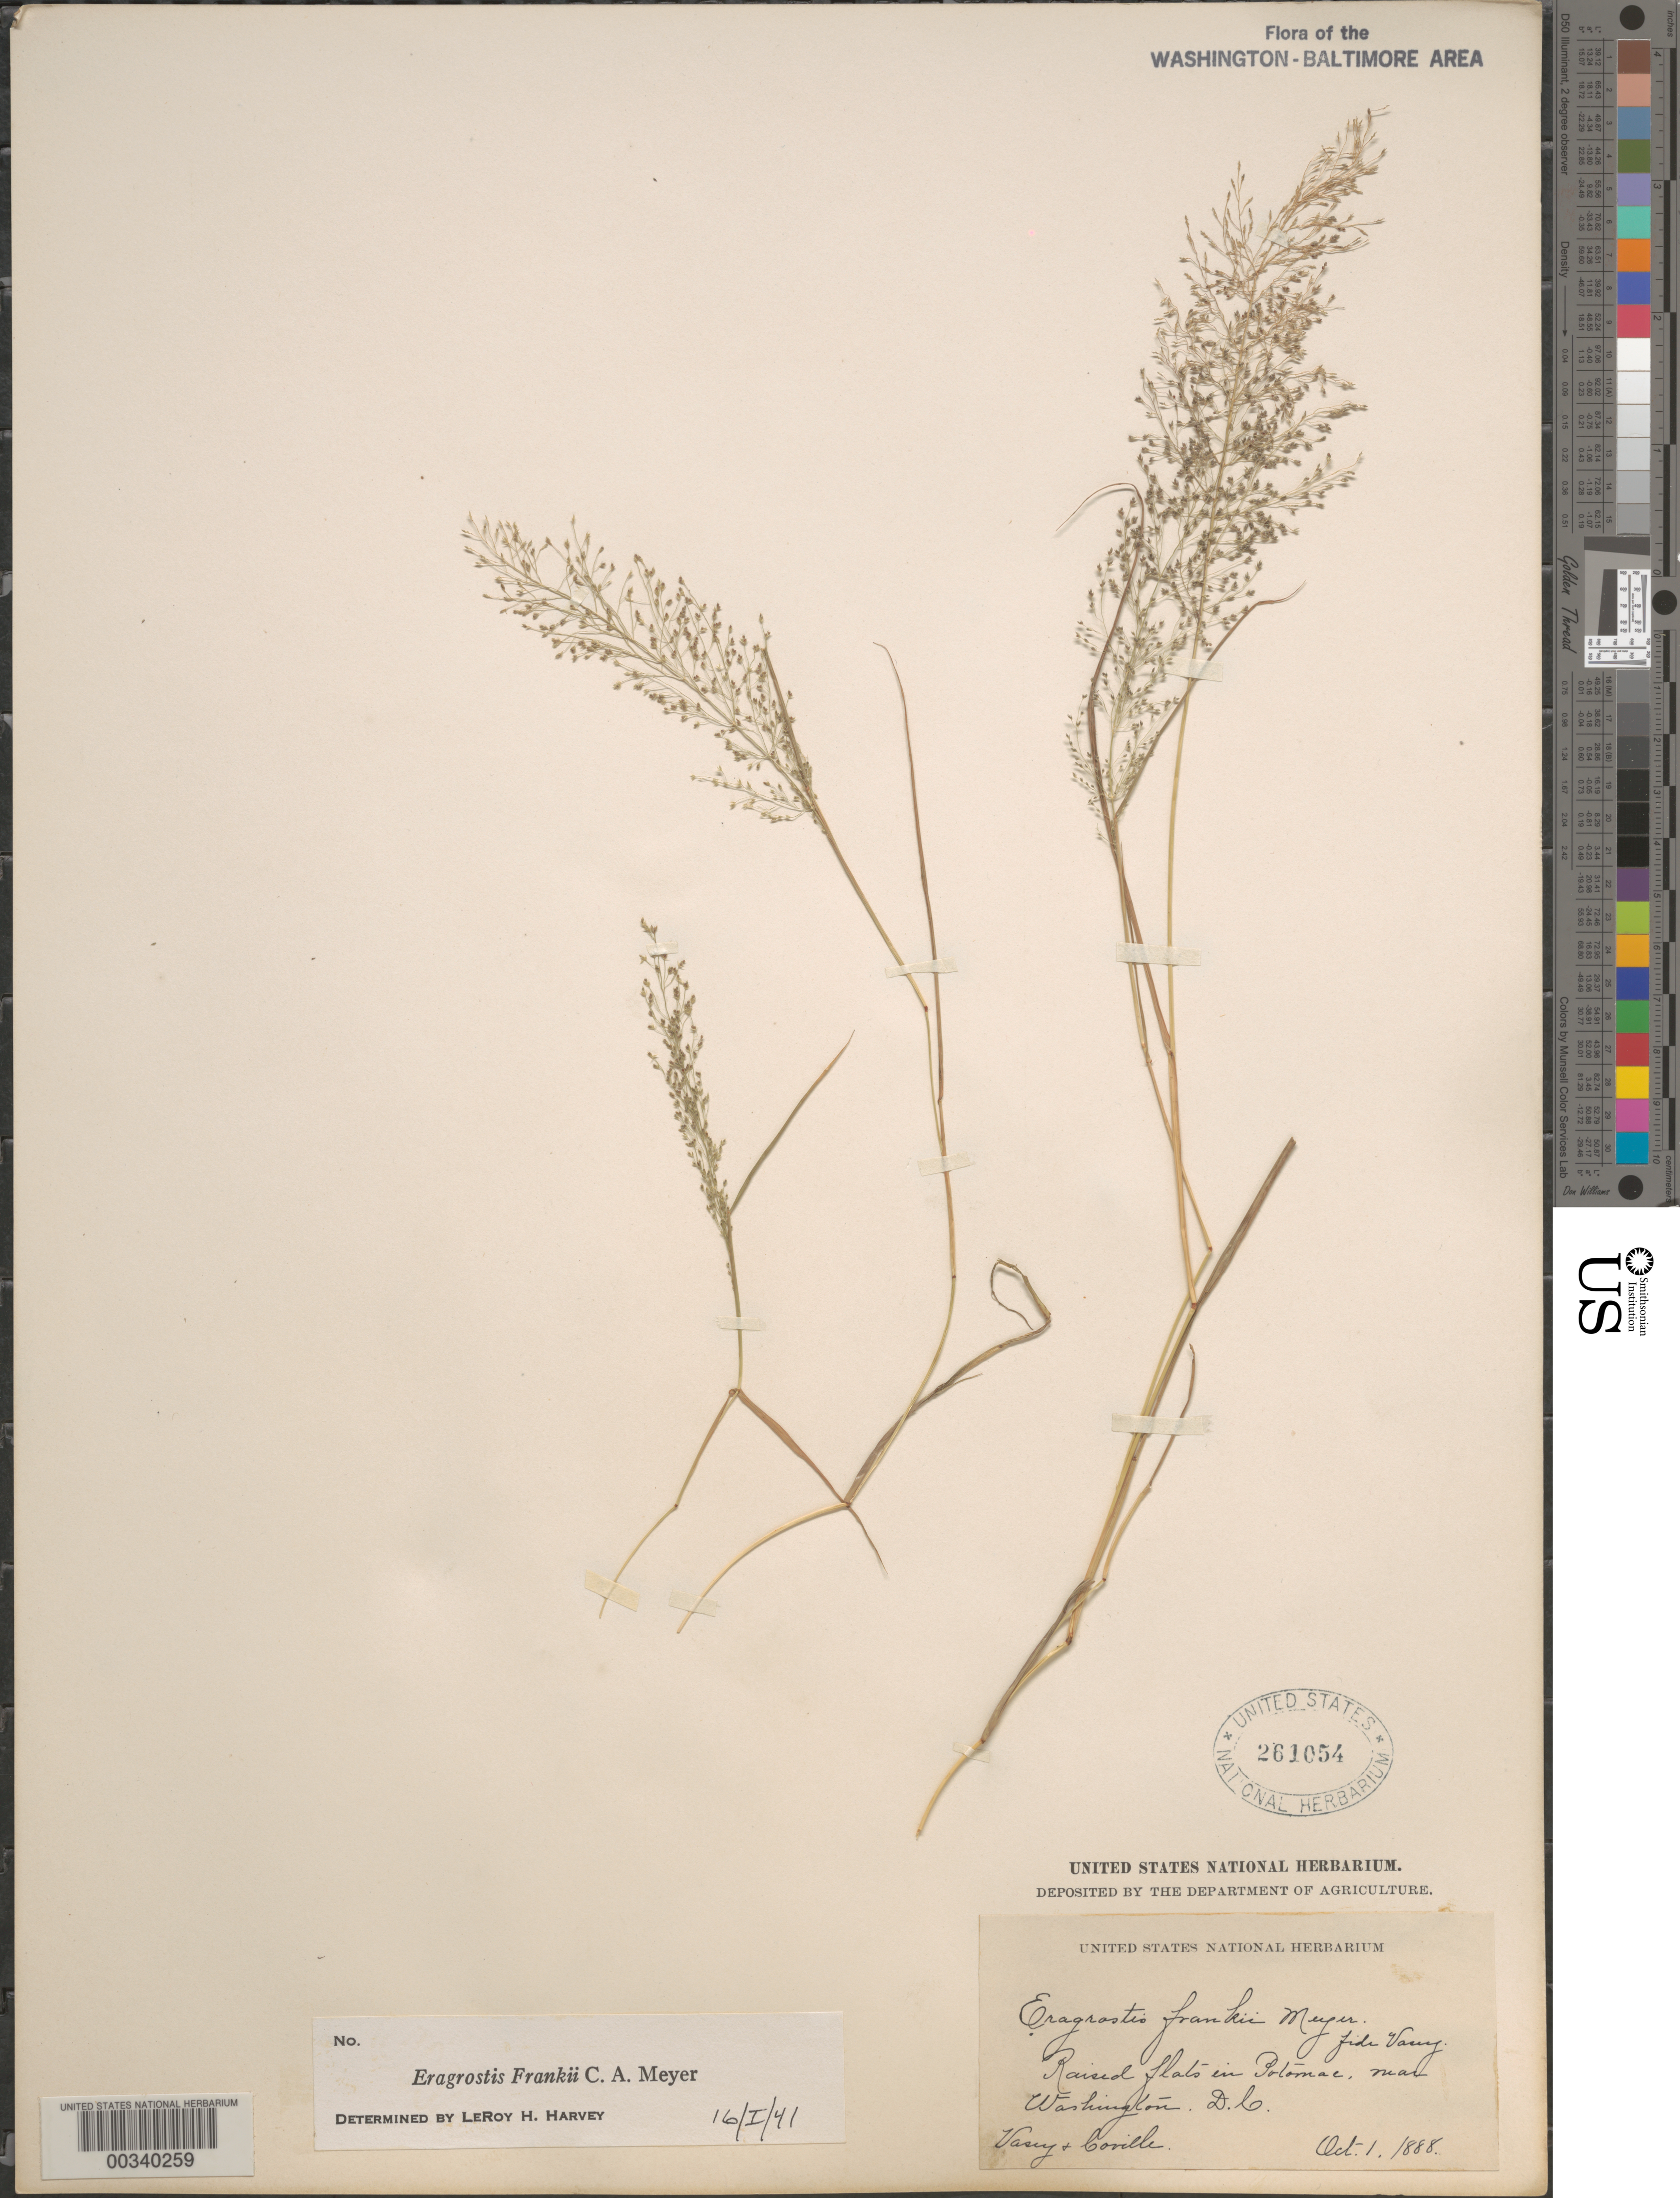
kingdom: Plantae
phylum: Tracheophyta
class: Liliopsida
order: Poales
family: Poaceae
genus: Eragrostis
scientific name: Eragrostis frankii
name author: C.A. Mey. ex Steud.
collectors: G. R. Vasey & F. V. Coville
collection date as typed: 01 Oct 1888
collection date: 1888-10-01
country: United States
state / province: District of Columbia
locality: Washington DC area, flats of the Potomac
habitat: Flats of river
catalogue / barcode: US 261054